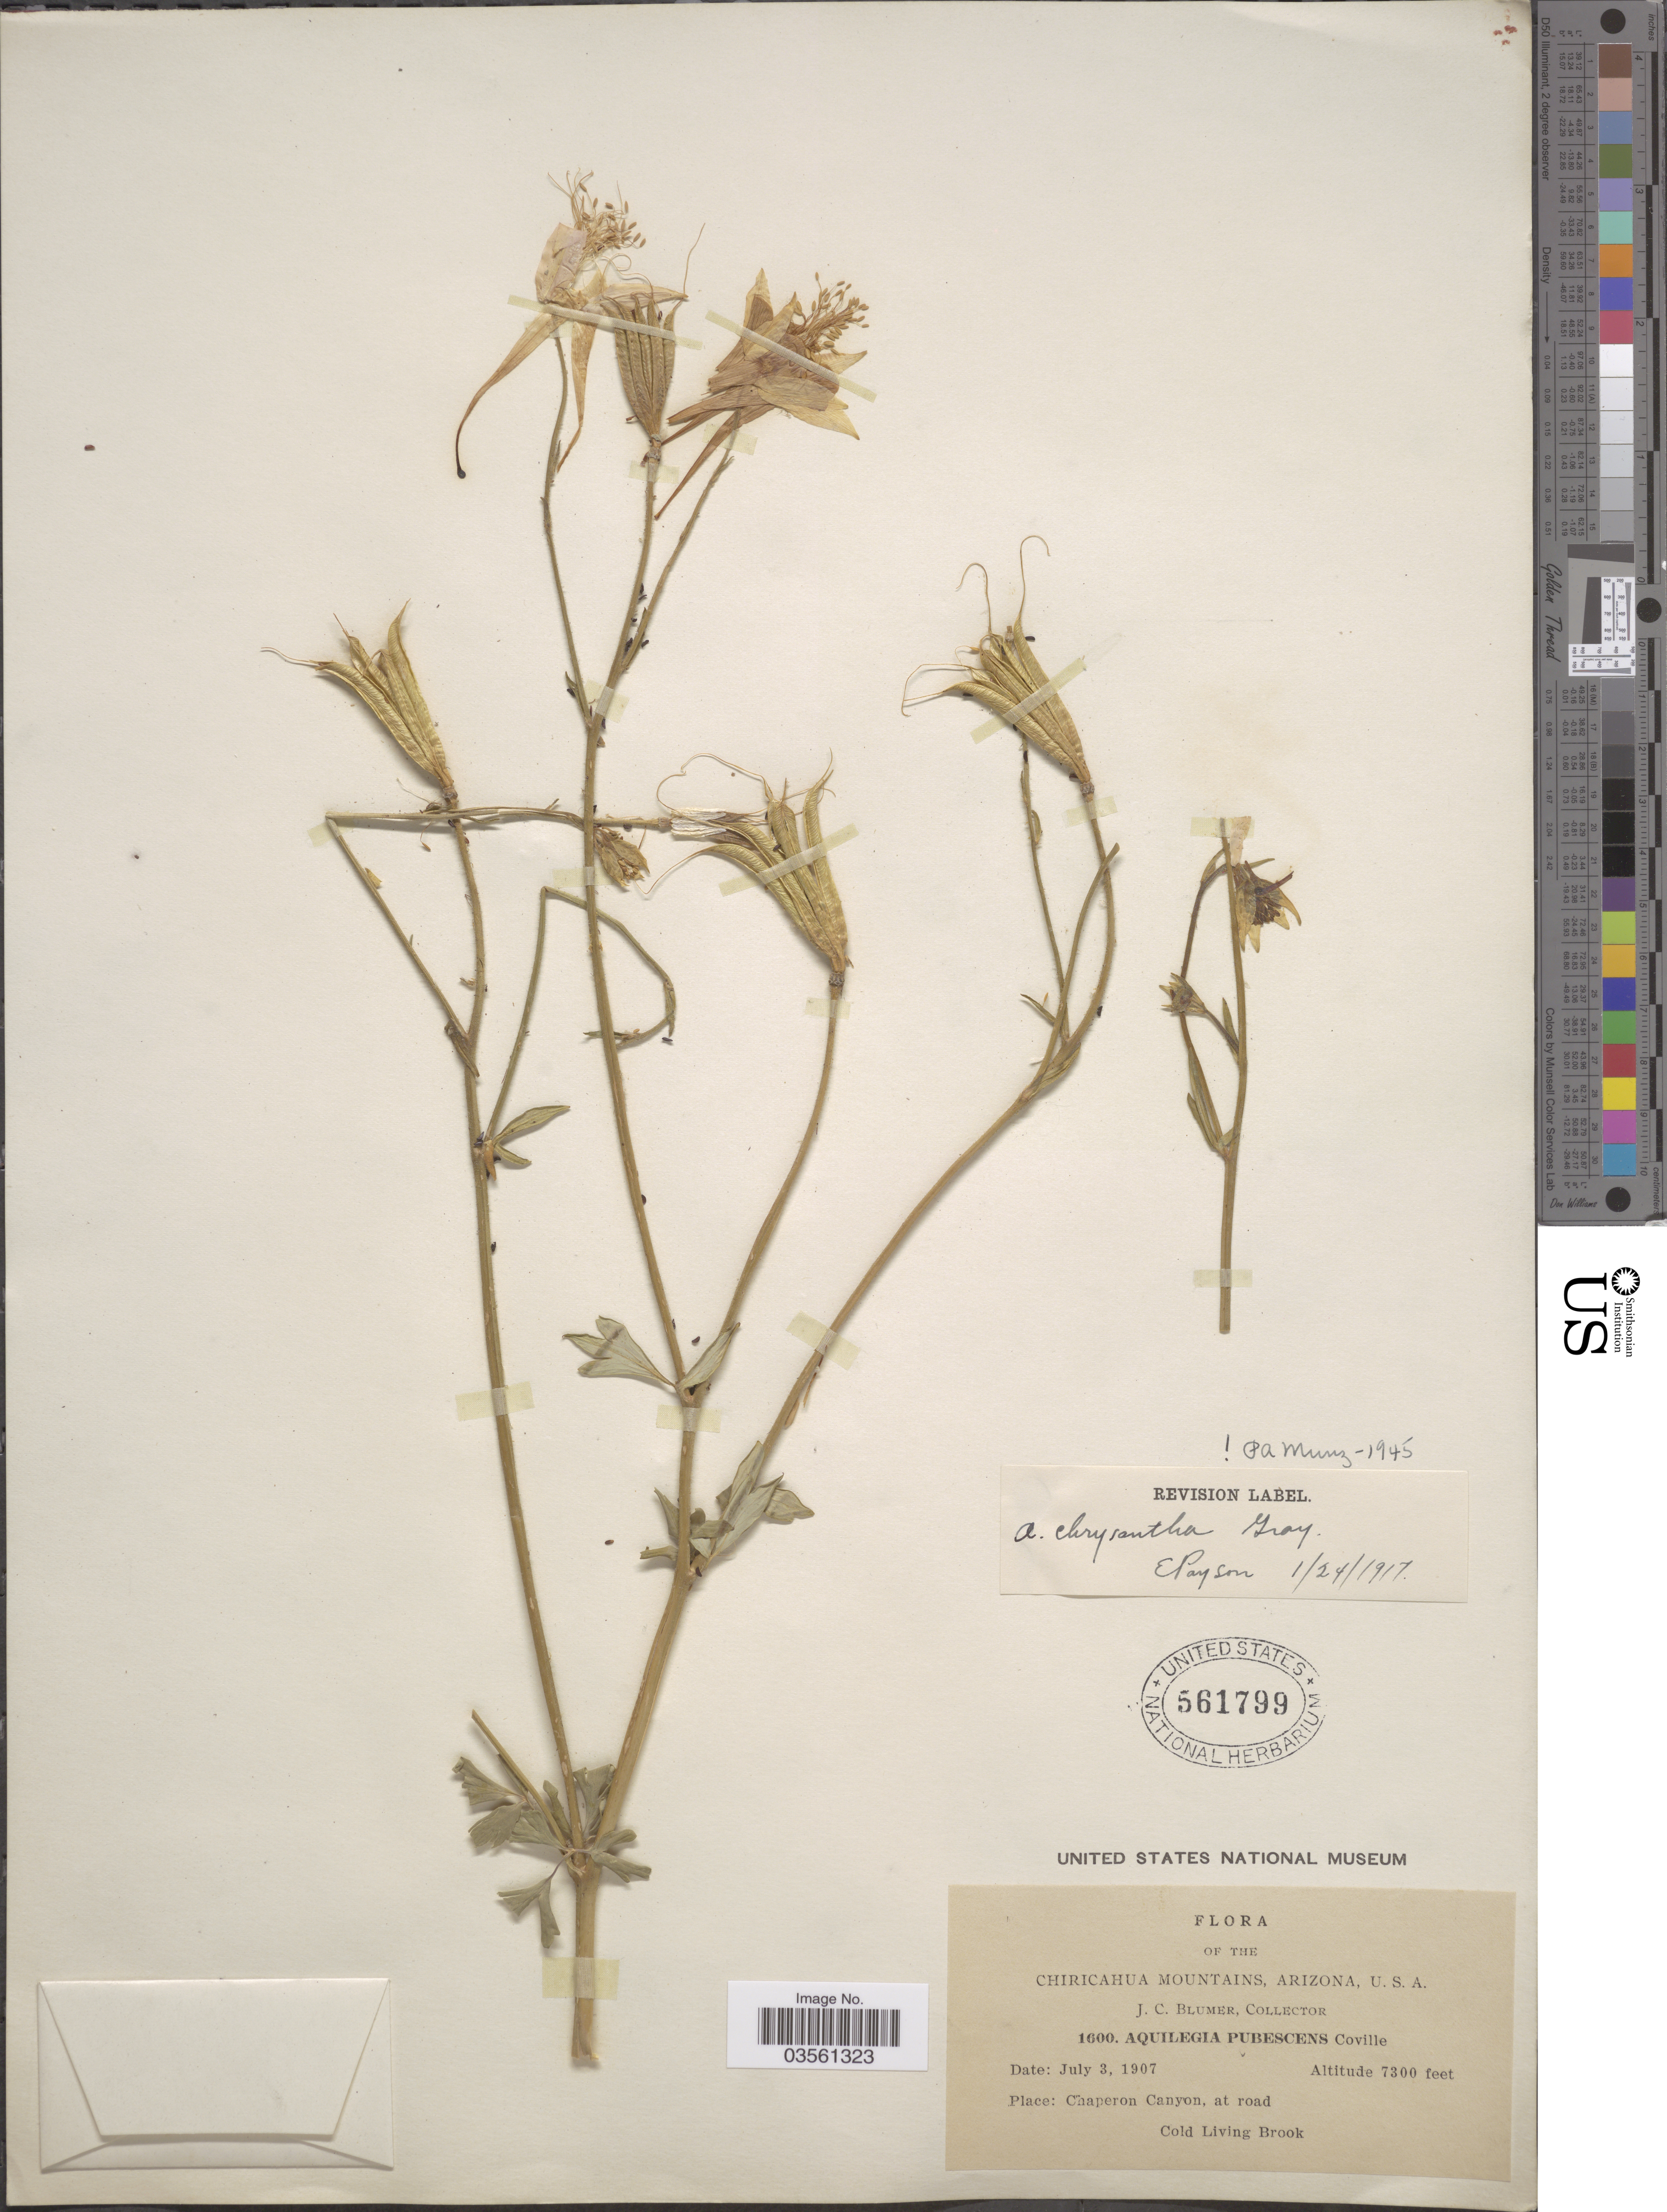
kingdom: Plantae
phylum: Tracheophyta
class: Magnoliopsida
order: Ranunculales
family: Ranunculaceae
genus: Aquilegia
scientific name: Aquilegia chrysantha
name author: A. Gray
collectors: J. C. Blumer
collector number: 1600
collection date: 1907-07-03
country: United States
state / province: Arizona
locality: Chiricahua Mountains, U.S.A. Chaperon Canyon, at road Cold Living Brook.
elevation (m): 2225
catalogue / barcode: US 561799